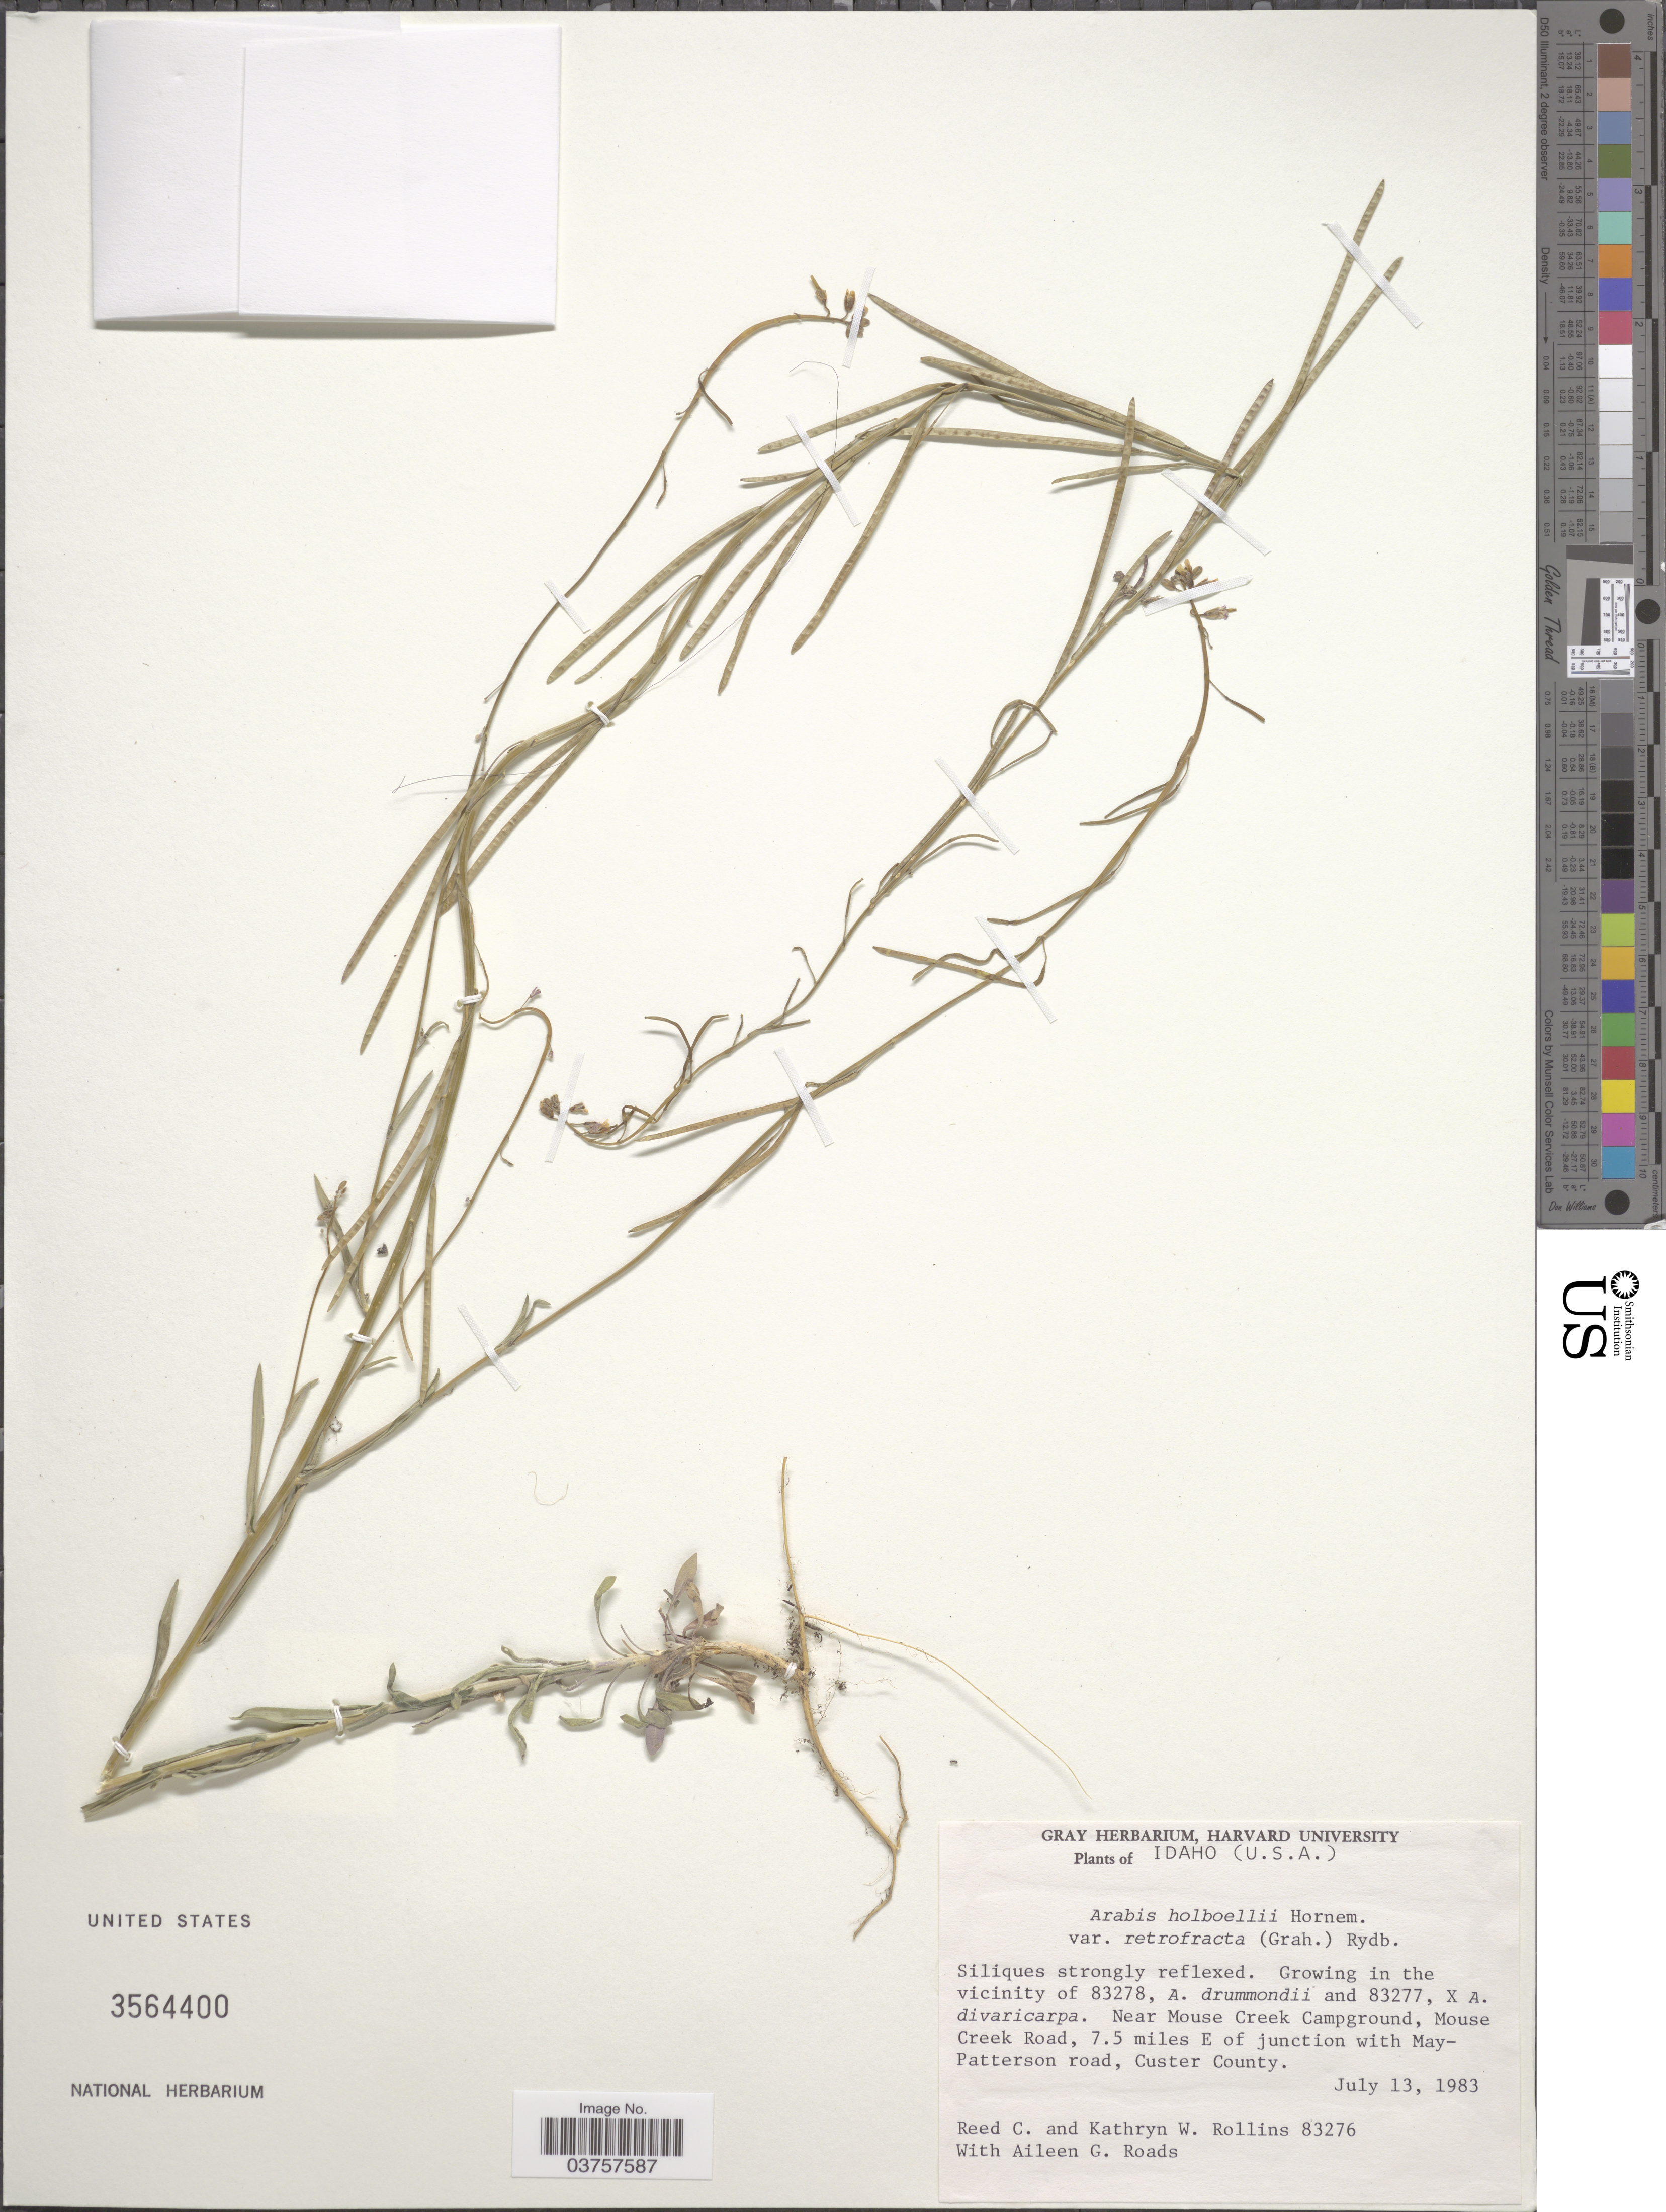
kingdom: Plantae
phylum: Tracheophyta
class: Magnoliopsida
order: Brassicales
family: Brassicaceae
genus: Arabis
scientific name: Arabis holboellii var. retrofracta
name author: Rydb.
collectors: R. C. Rollins, K. W. Rollins & A. Roads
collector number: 83276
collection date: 1983-07-13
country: United States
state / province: Idaho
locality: Near Mouse Creek Campground, Mouse Creek Road, 7.5 miles E of junction with May-Patterson road, Custer County.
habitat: near creek campground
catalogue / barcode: US 3564400